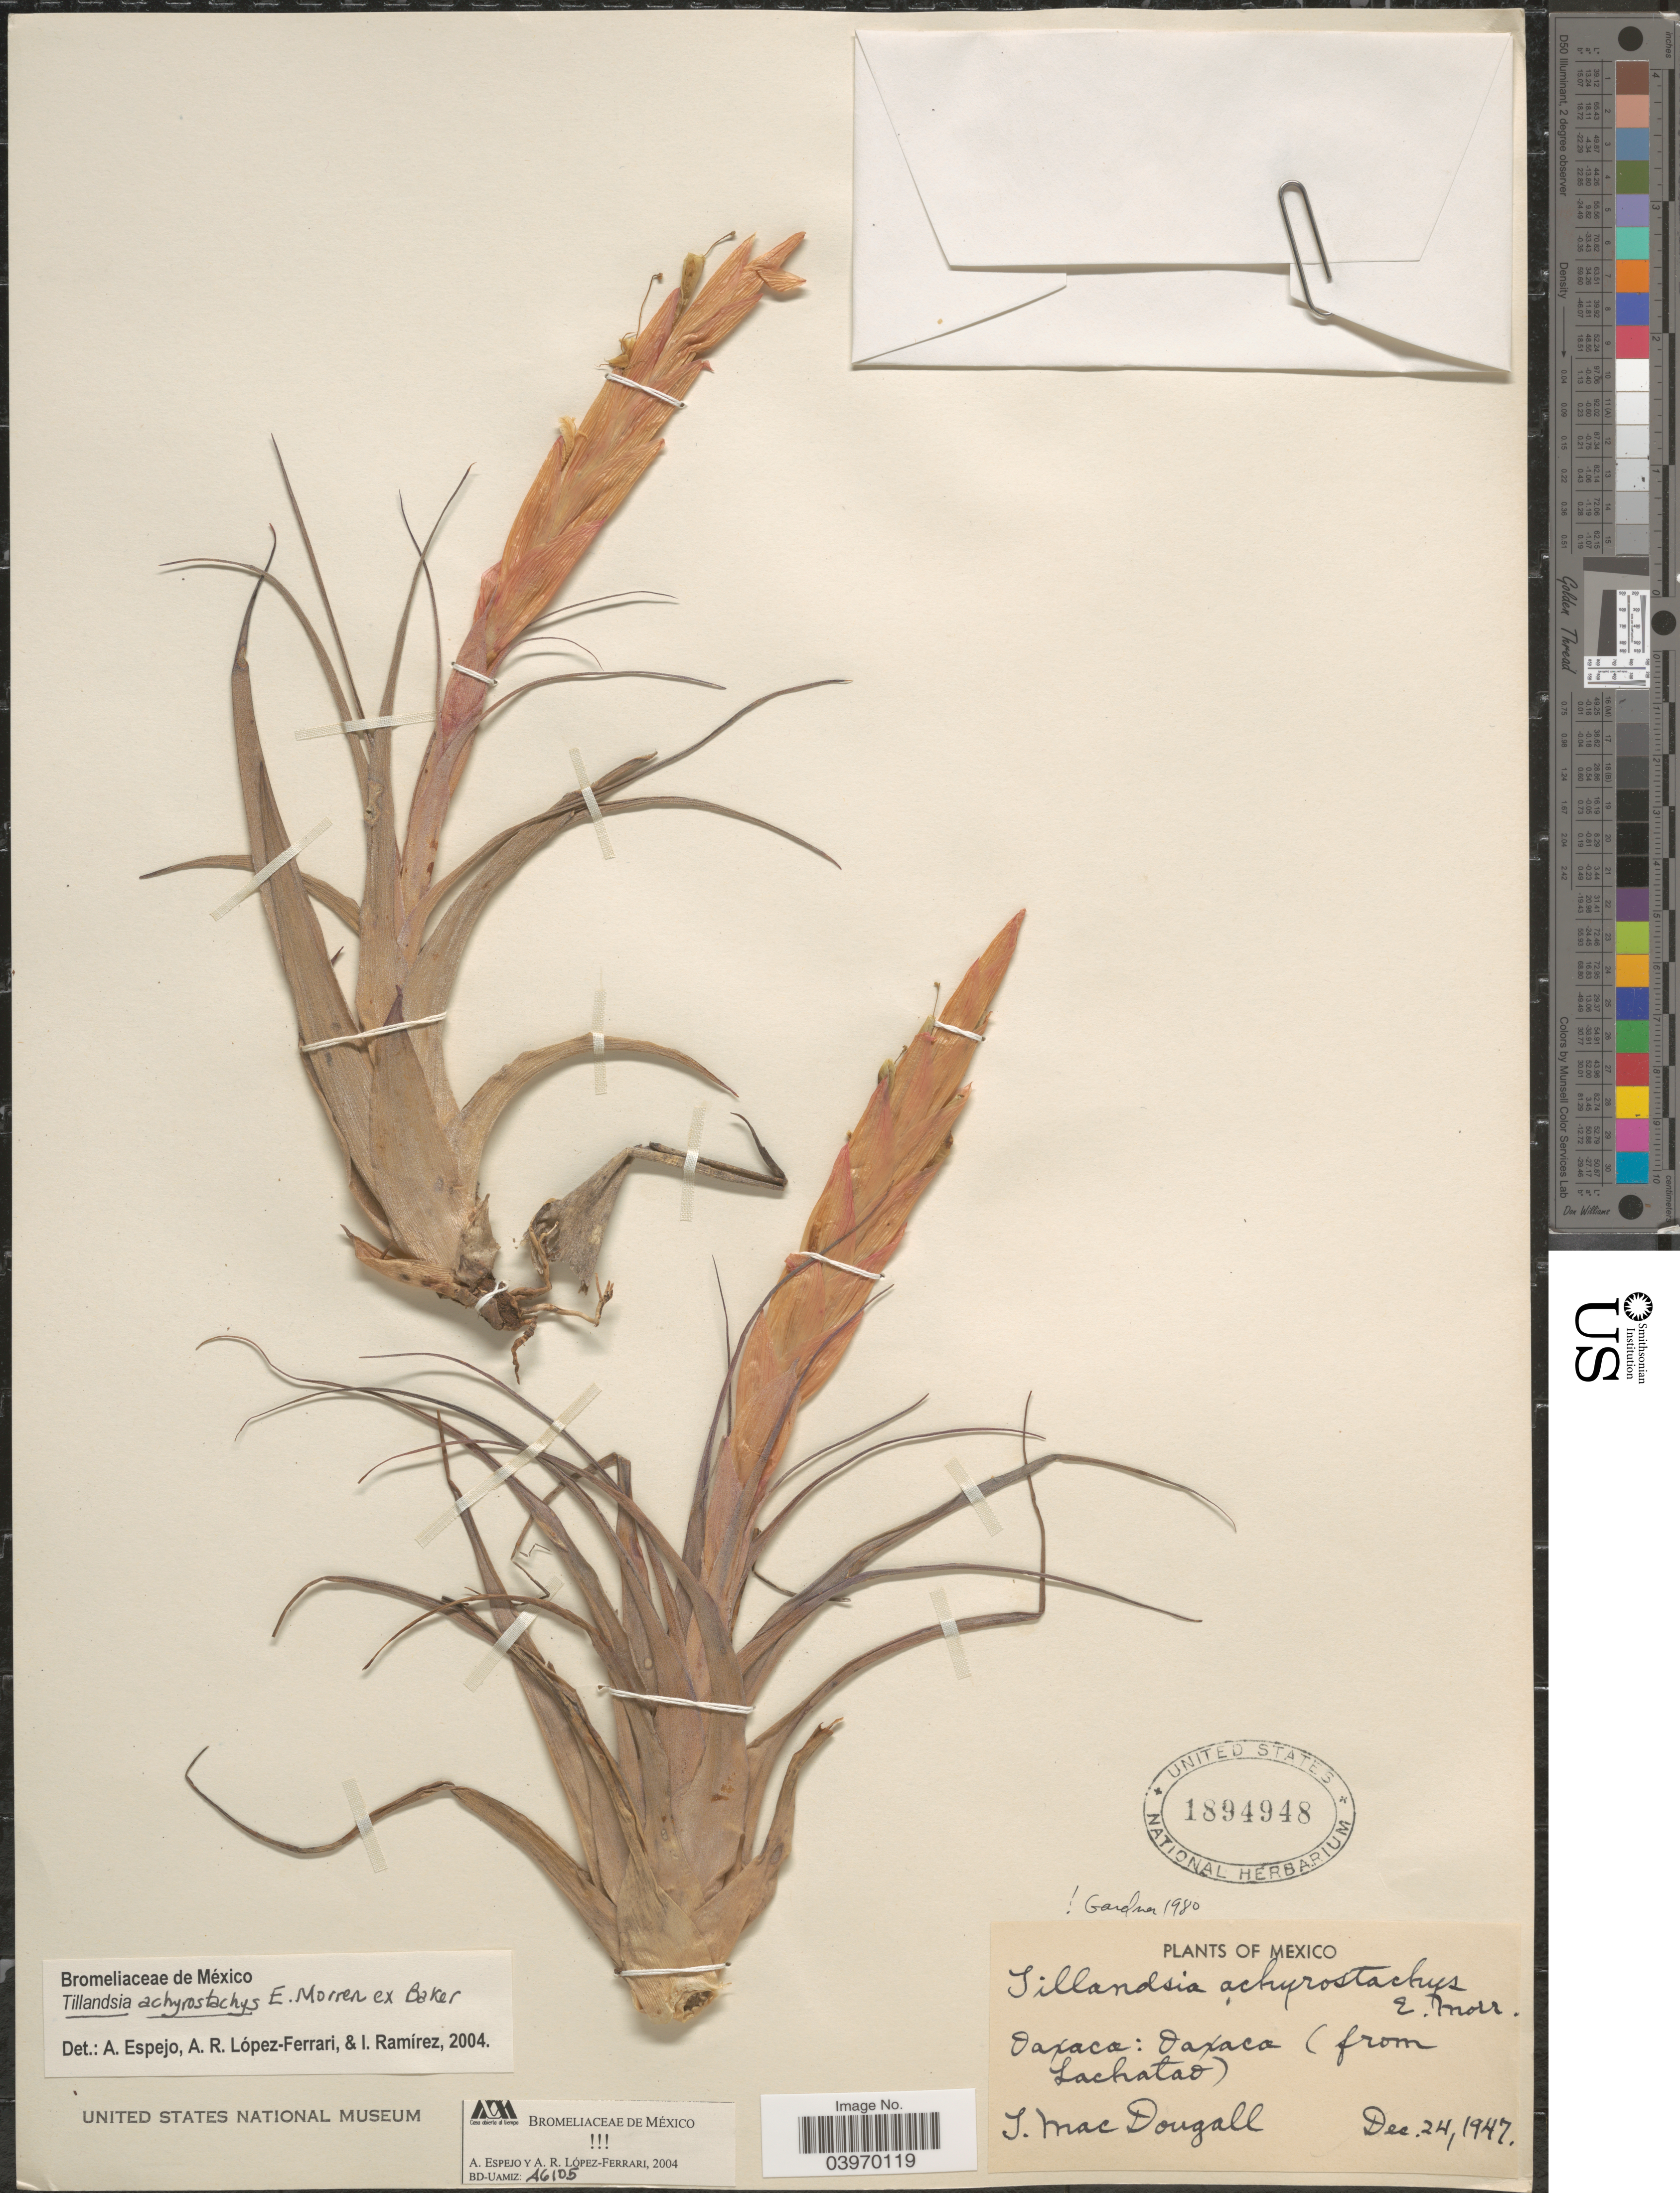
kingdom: Plantae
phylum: Tracheophyta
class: Liliopsida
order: Poales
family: Bromeliaceae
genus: Tillandsia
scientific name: Tillandsia achyrostachys var. stenolepis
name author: L.B. Sm.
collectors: T. B. MacDougall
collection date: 1947-12-24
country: Mexico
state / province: Oaxaca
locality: Oaxaca (from Lachatao).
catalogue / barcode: US 1894948